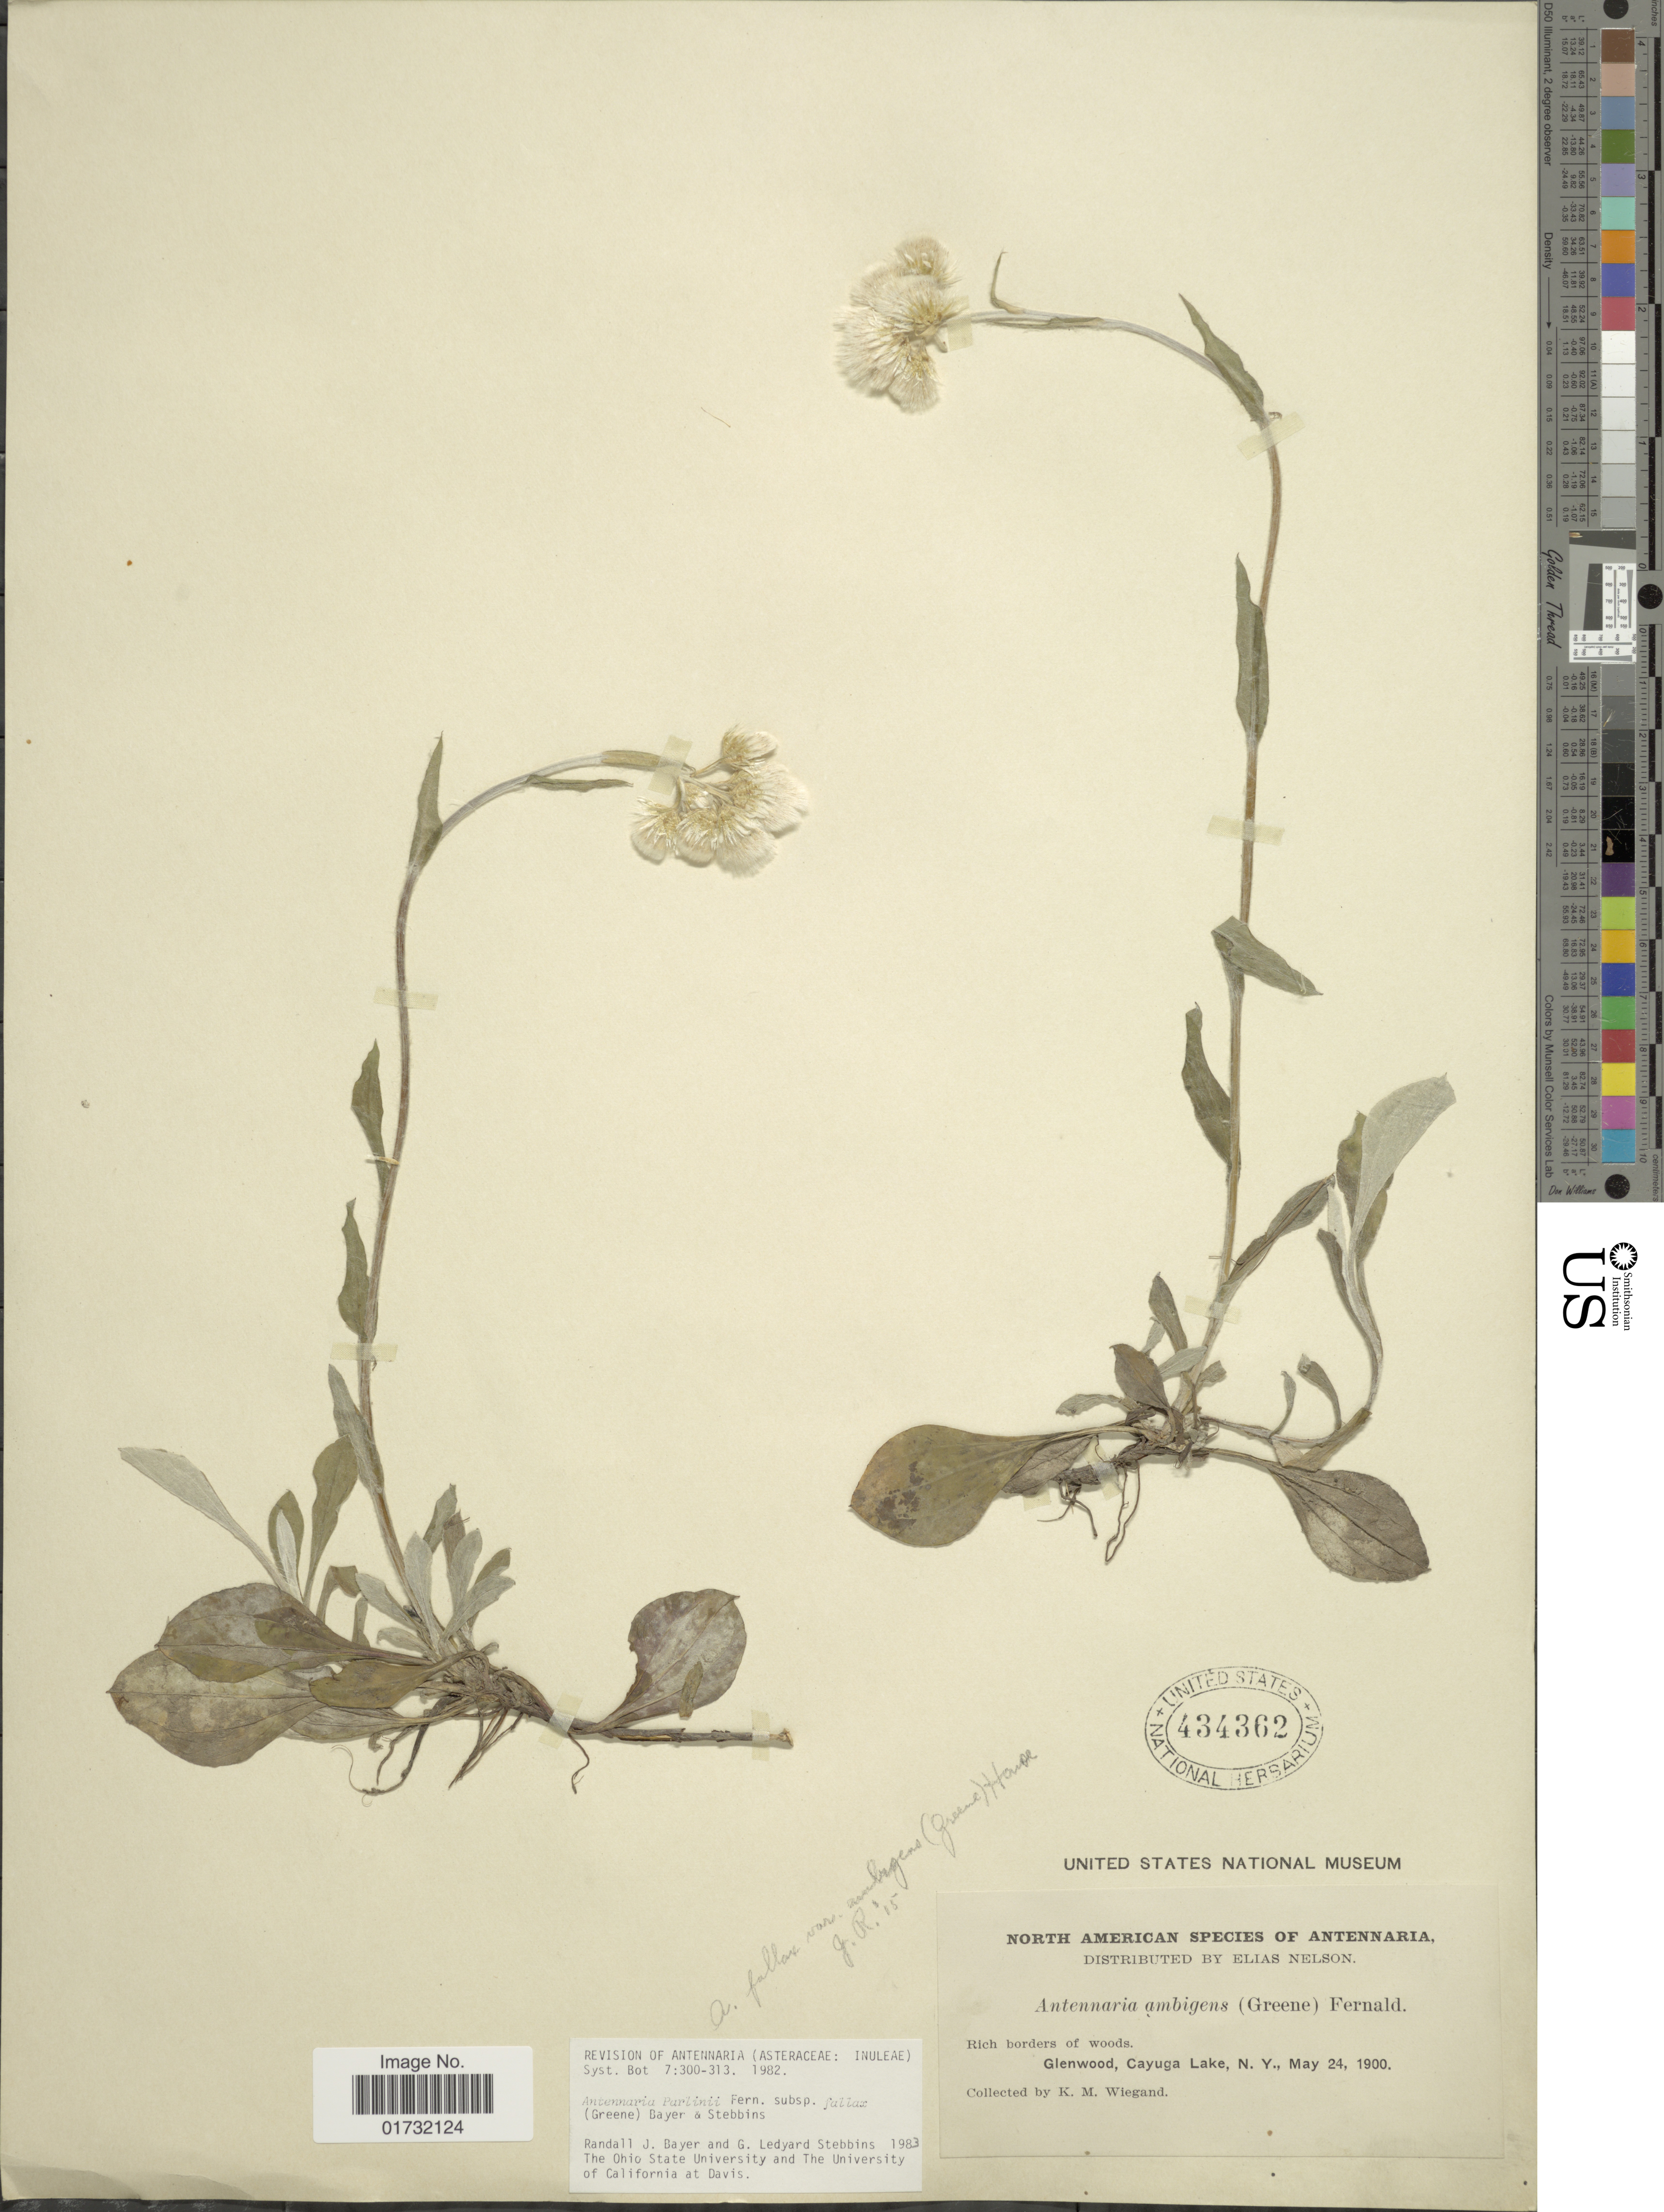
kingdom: Plantae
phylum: Tracheophyta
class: Magnoliopsida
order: Asterales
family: Asteraceae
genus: Antennaria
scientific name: Antennaria parlinii subsp. fallax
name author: (Greene) R.J. Bayer & Stebbins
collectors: K. M. Wiegand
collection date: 1900-05-24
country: United States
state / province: New York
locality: Glenwood, Cayuga Lake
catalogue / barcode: US 434362